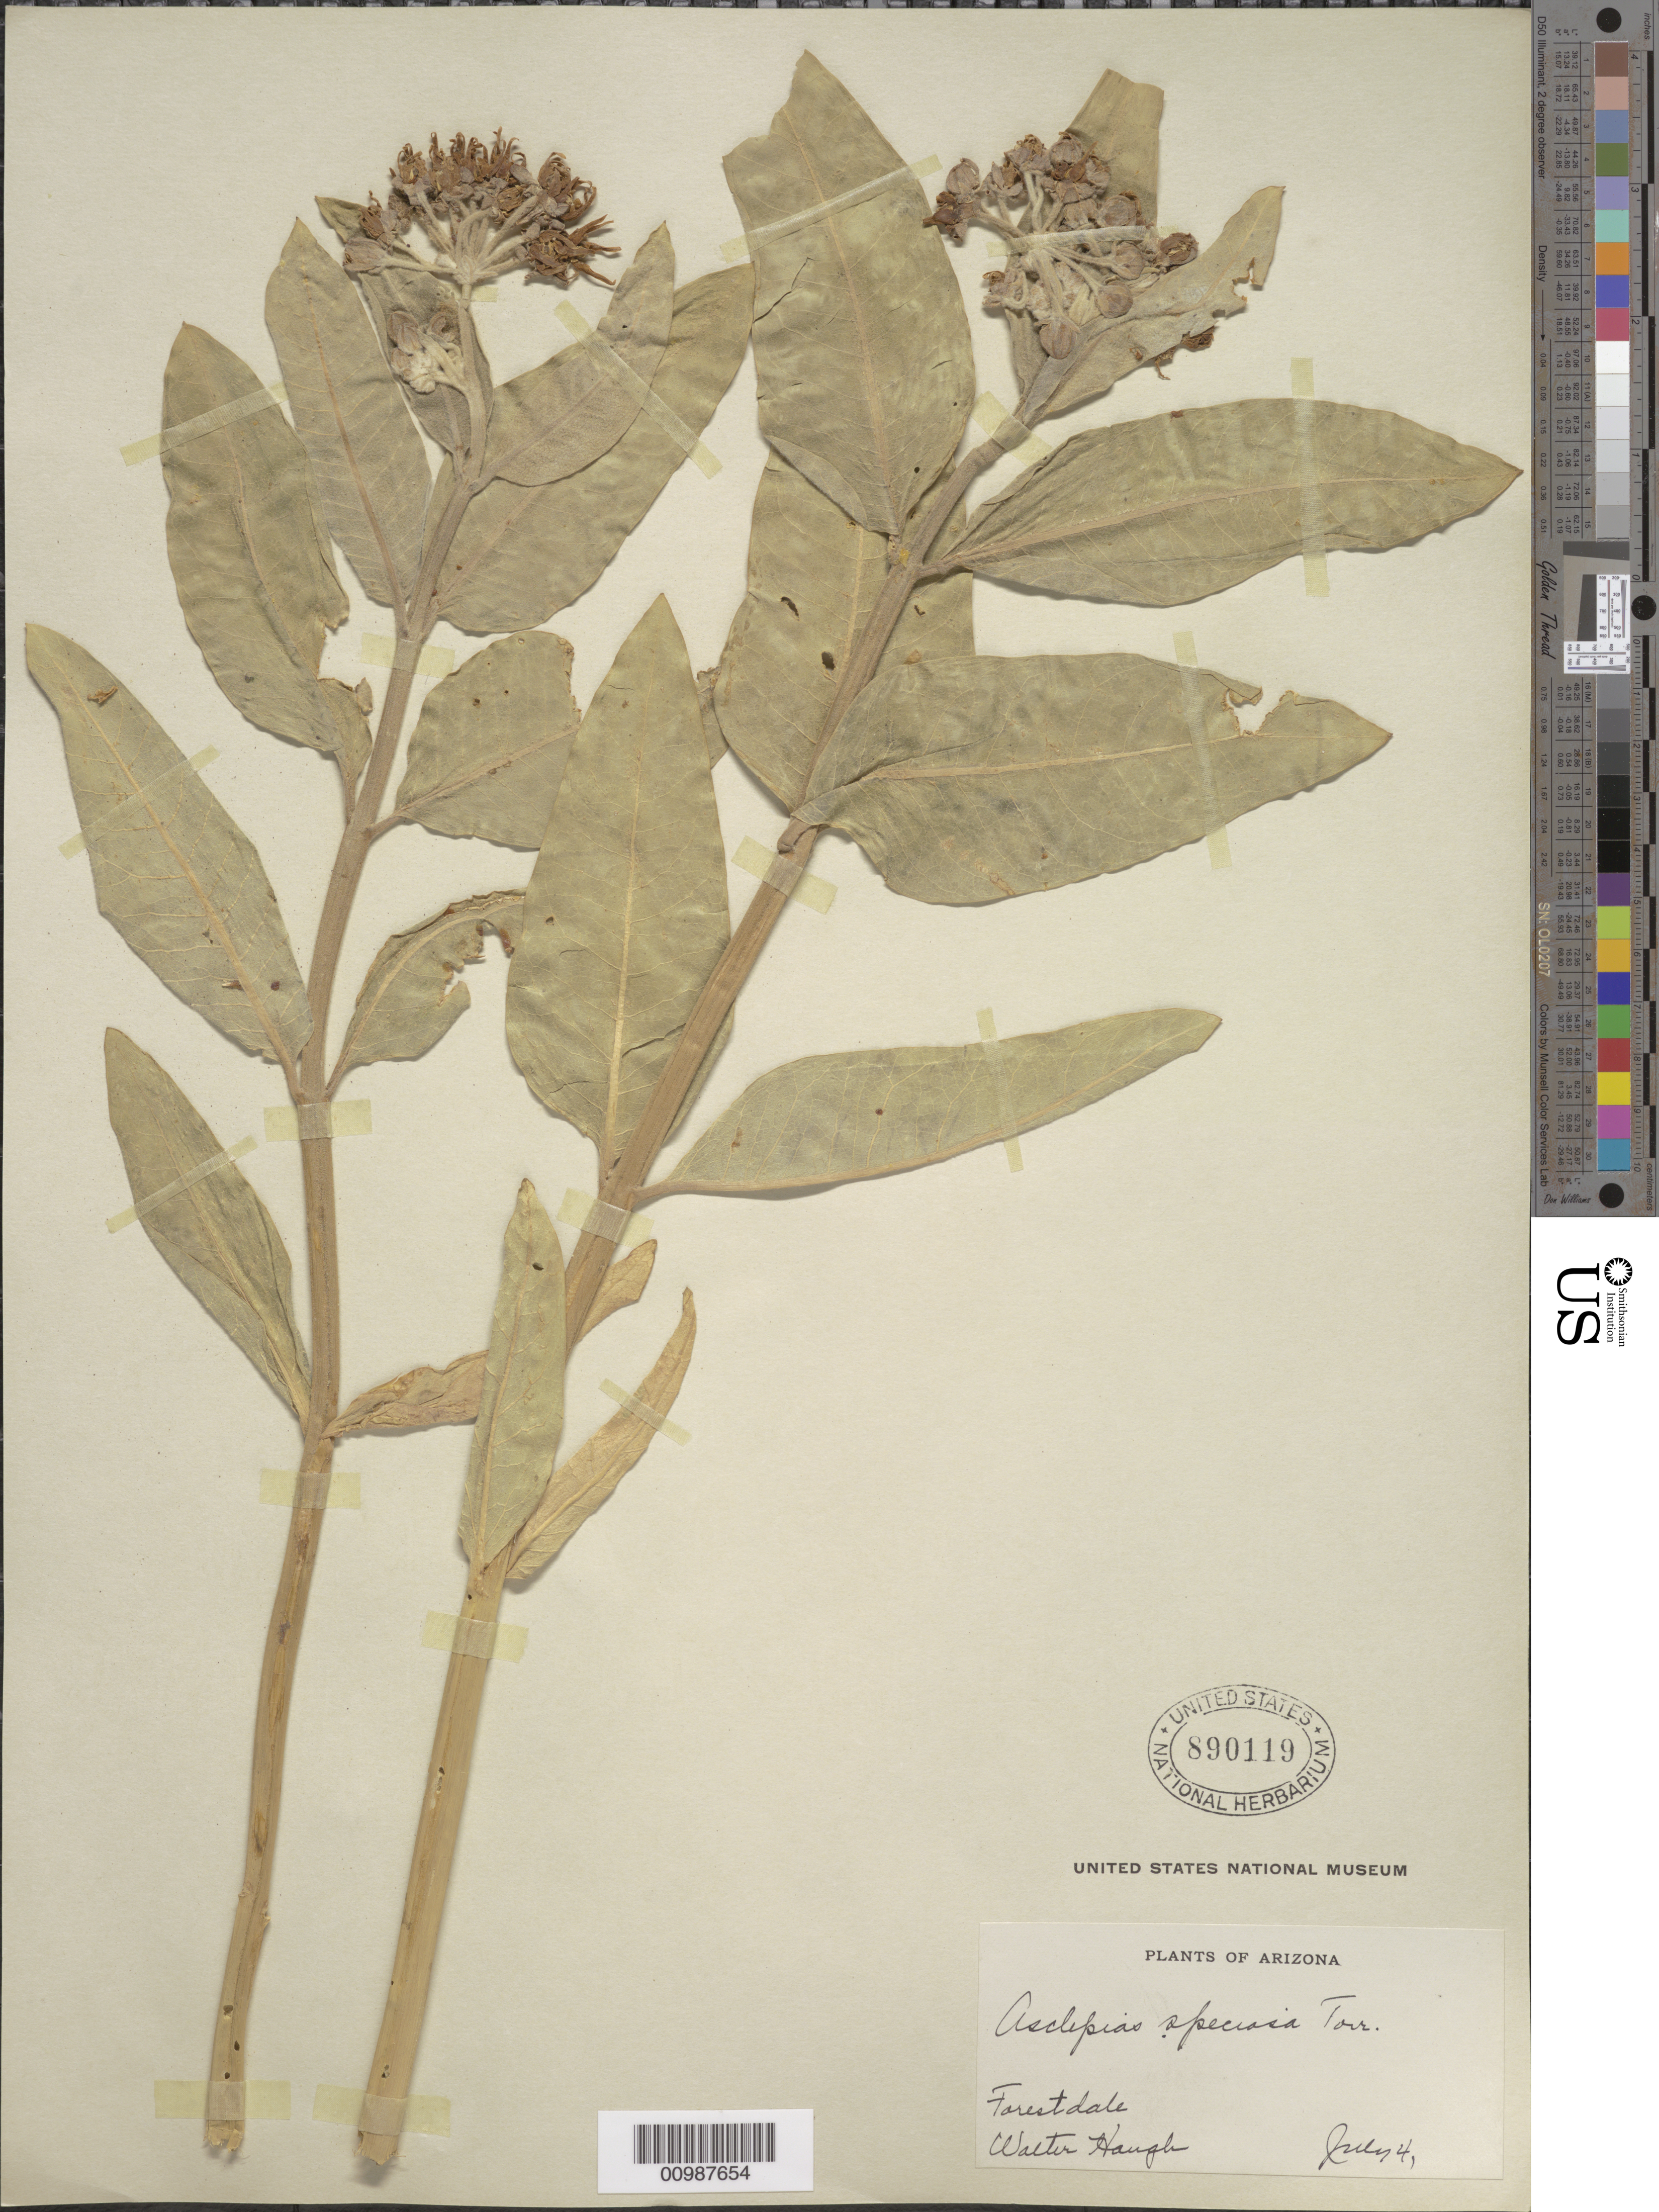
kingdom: Plantae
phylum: Tracheophyta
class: Magnoliopsida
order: Gentianales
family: Apocynaceae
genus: Asclepias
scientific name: Asclepias speciosa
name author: Torr.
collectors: W. Hough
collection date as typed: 04 Jul 1901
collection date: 1901-07-04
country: United States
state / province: Arizona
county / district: Navajo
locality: Forestdale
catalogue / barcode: US 890119